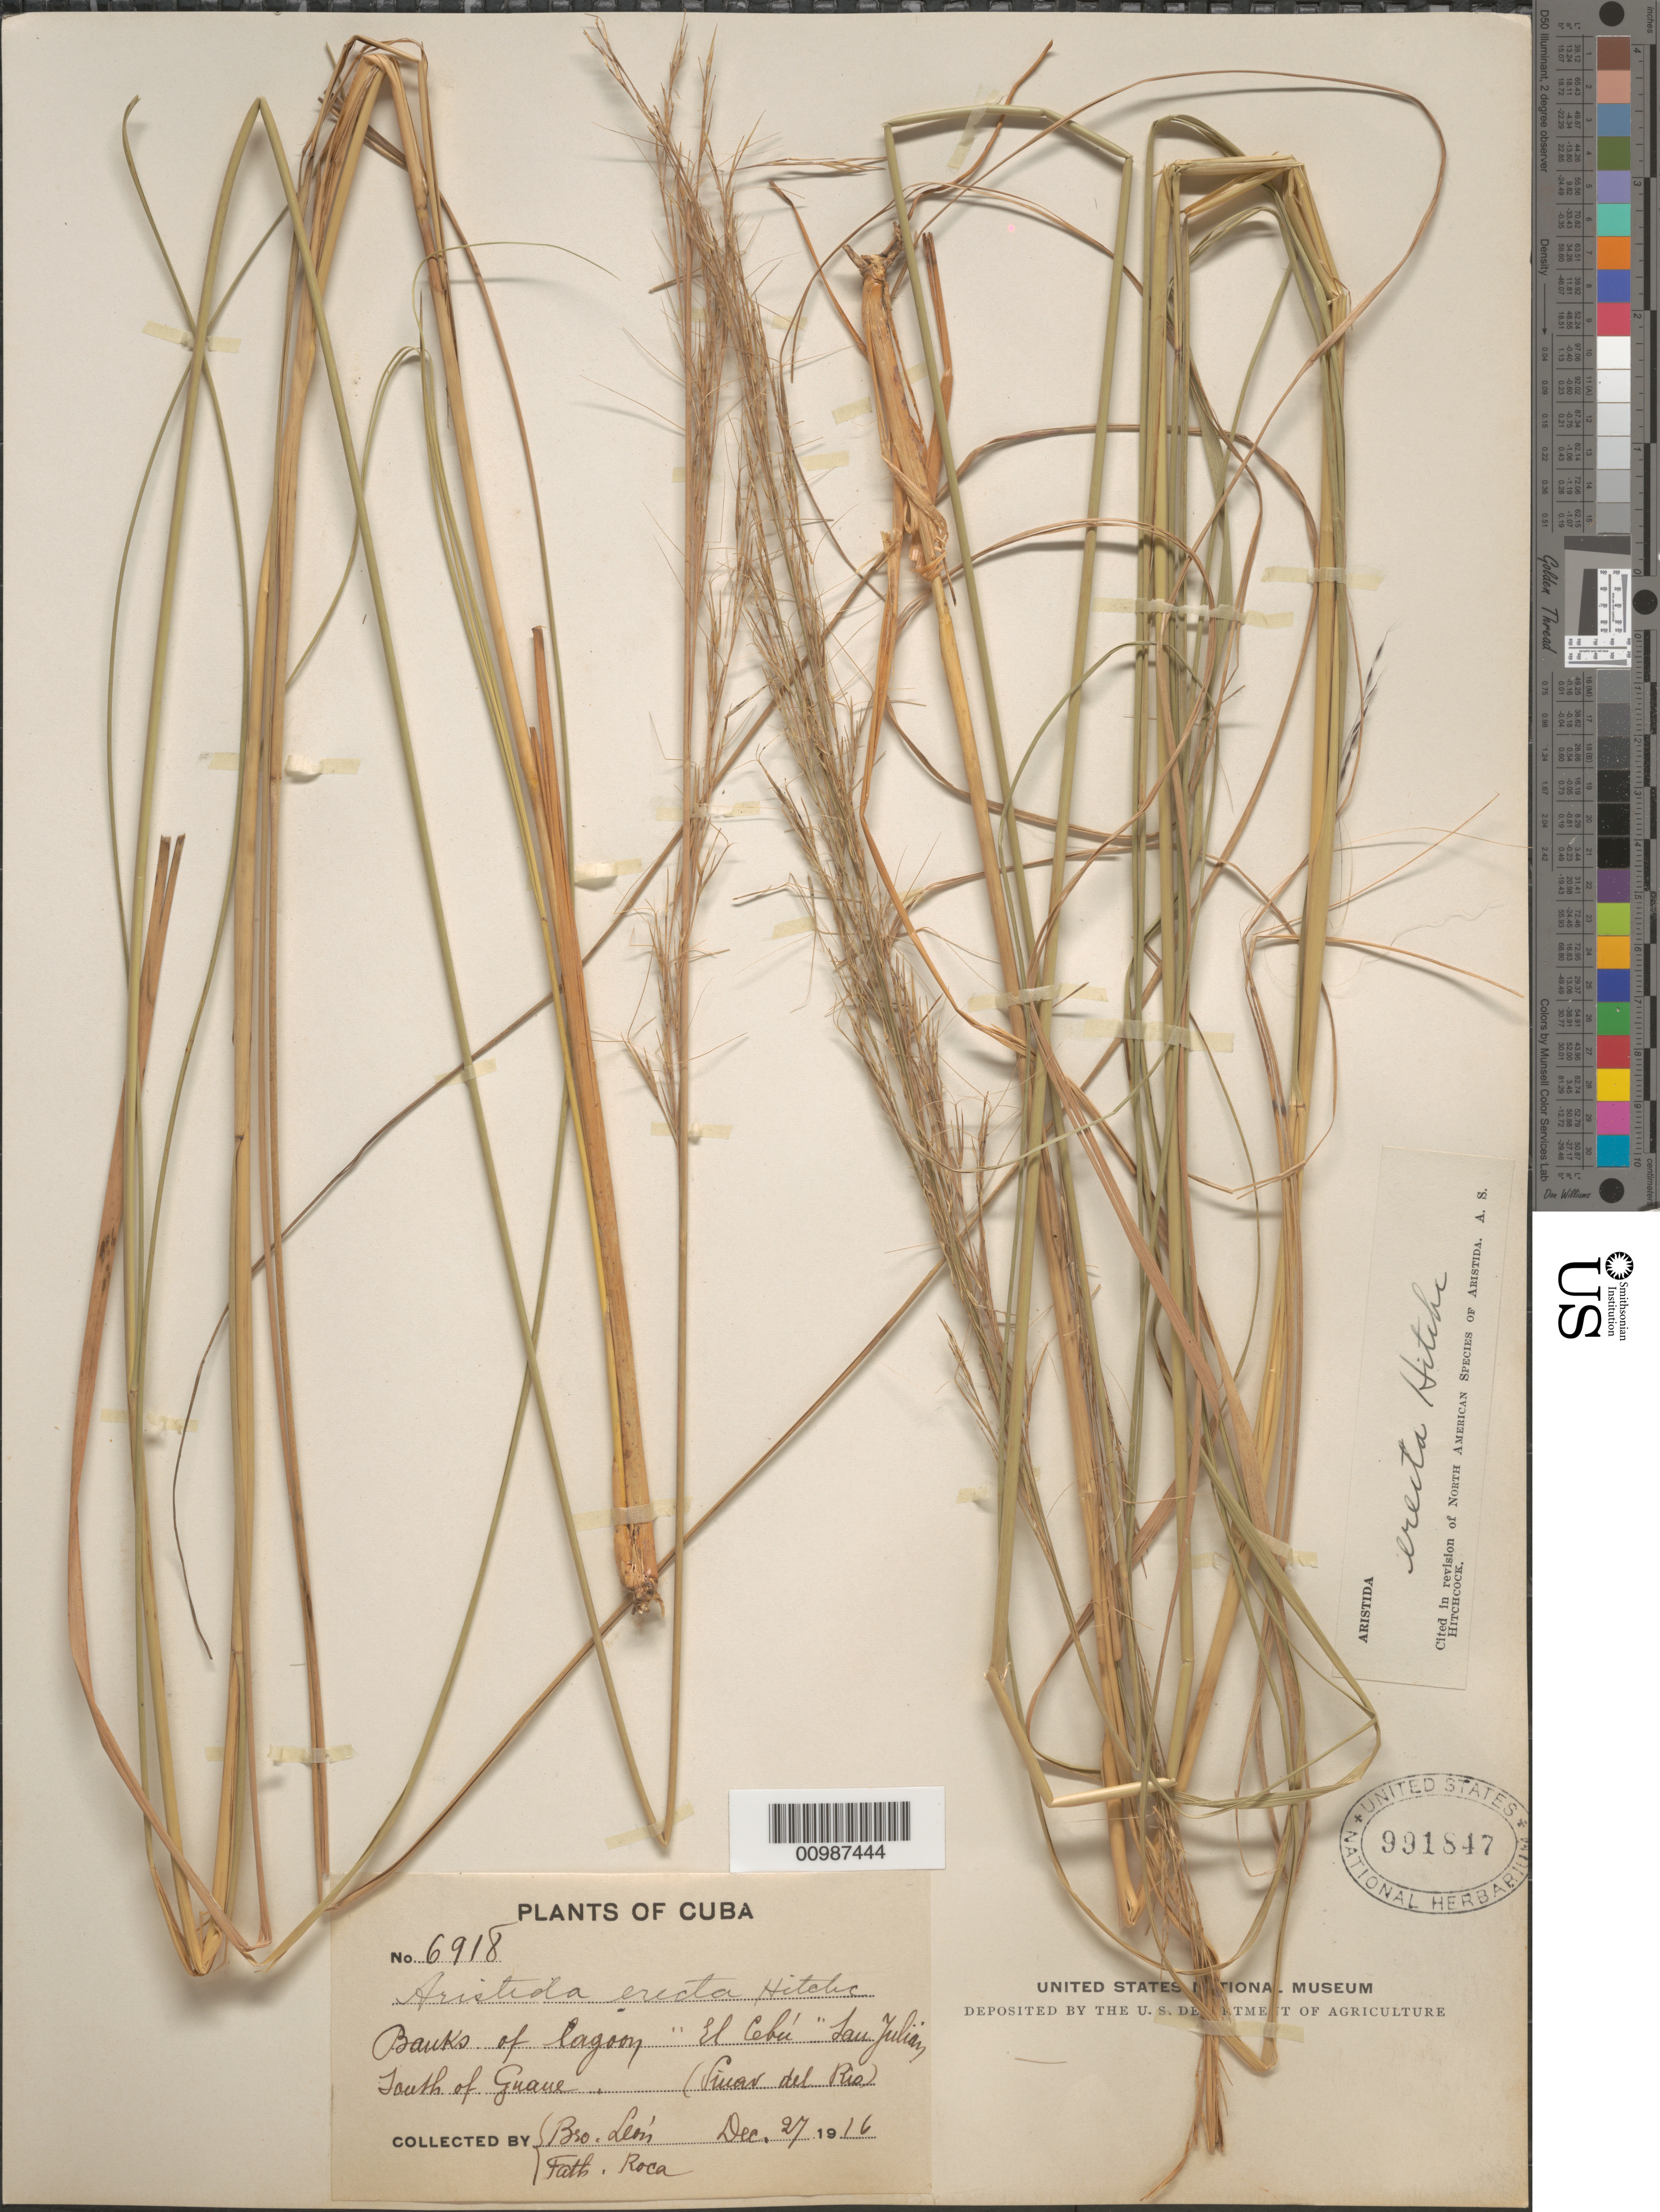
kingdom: Plantae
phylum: Tracheophyta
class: Liliopsida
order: Poales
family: Poaceae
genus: Aristida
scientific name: Aristida erecta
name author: Hitchc.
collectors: Bro. León & M. Roca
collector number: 6918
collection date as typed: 27 Dec 1916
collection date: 1916-12-27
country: Cuba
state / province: Pinar del Rio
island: Cuba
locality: South of Guane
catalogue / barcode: US 991847